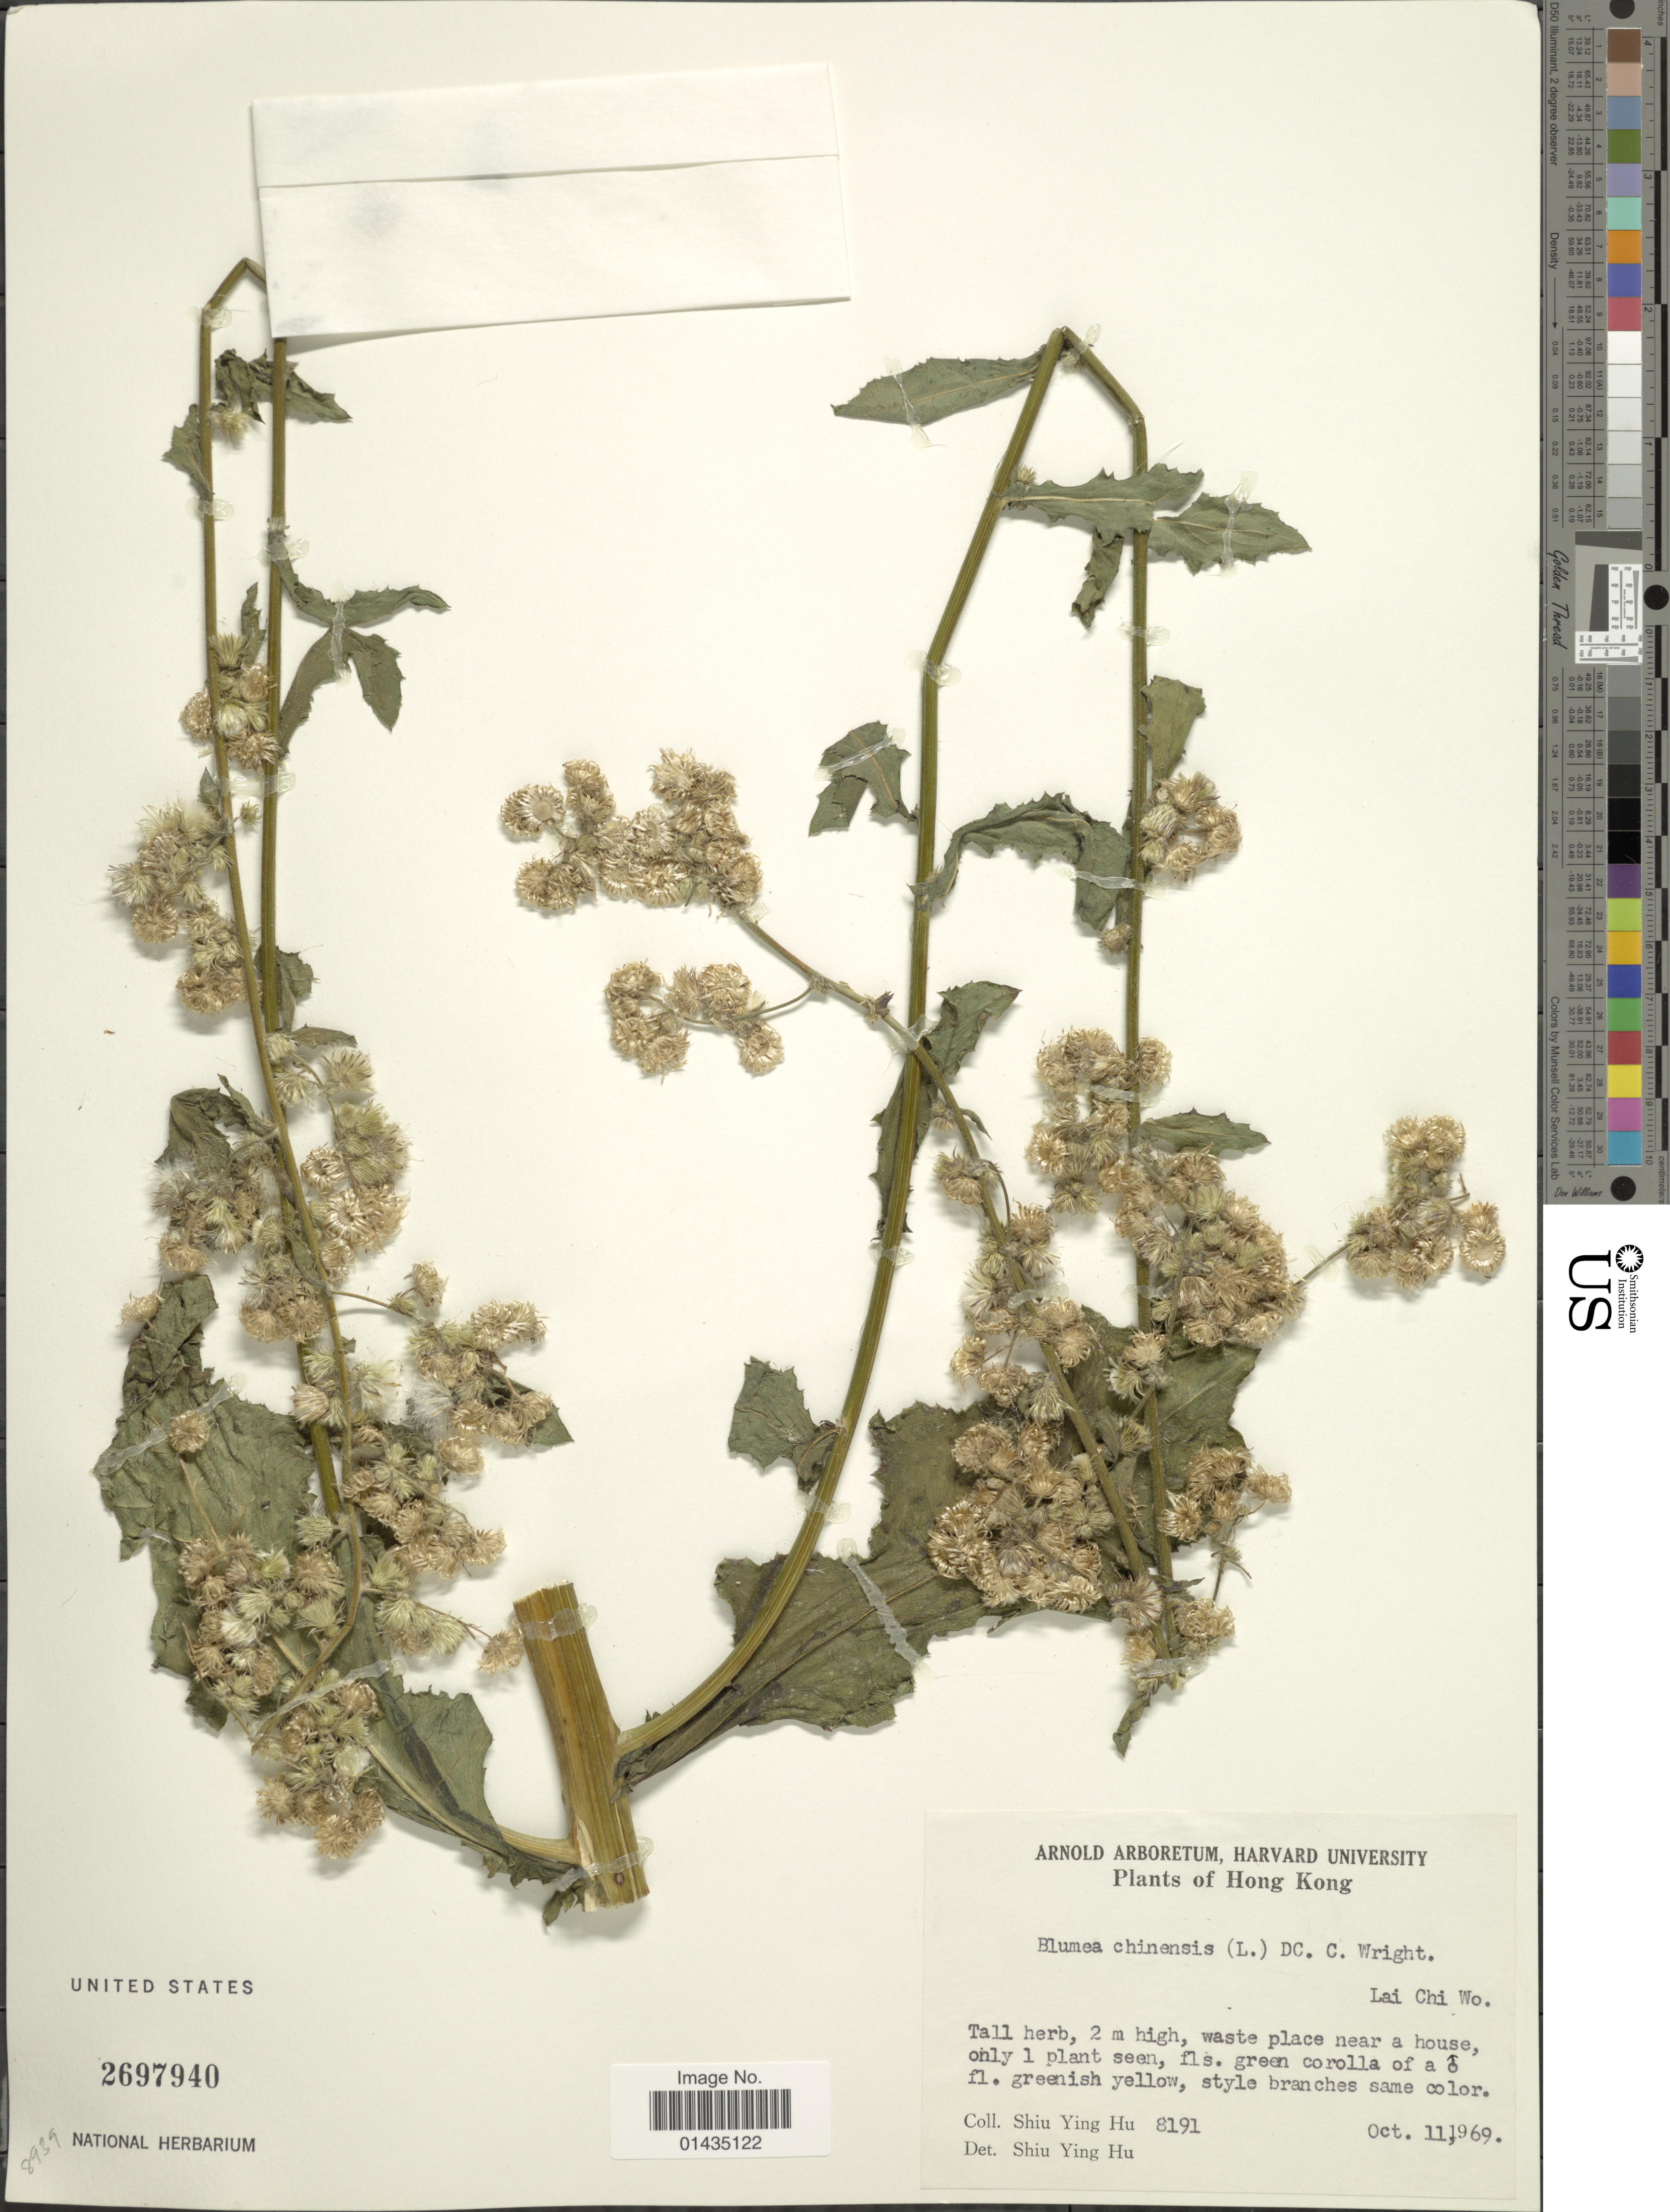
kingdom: Plantae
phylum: Tracheophyta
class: Magnoliopsida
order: Asterales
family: Asteraceae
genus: Blumea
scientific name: Blumea chinensis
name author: (L.) DC.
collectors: S. Y. Hu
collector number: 8191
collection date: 1969-10-11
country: China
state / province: Hong Kong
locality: Lai Chi Wo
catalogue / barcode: US 2697940